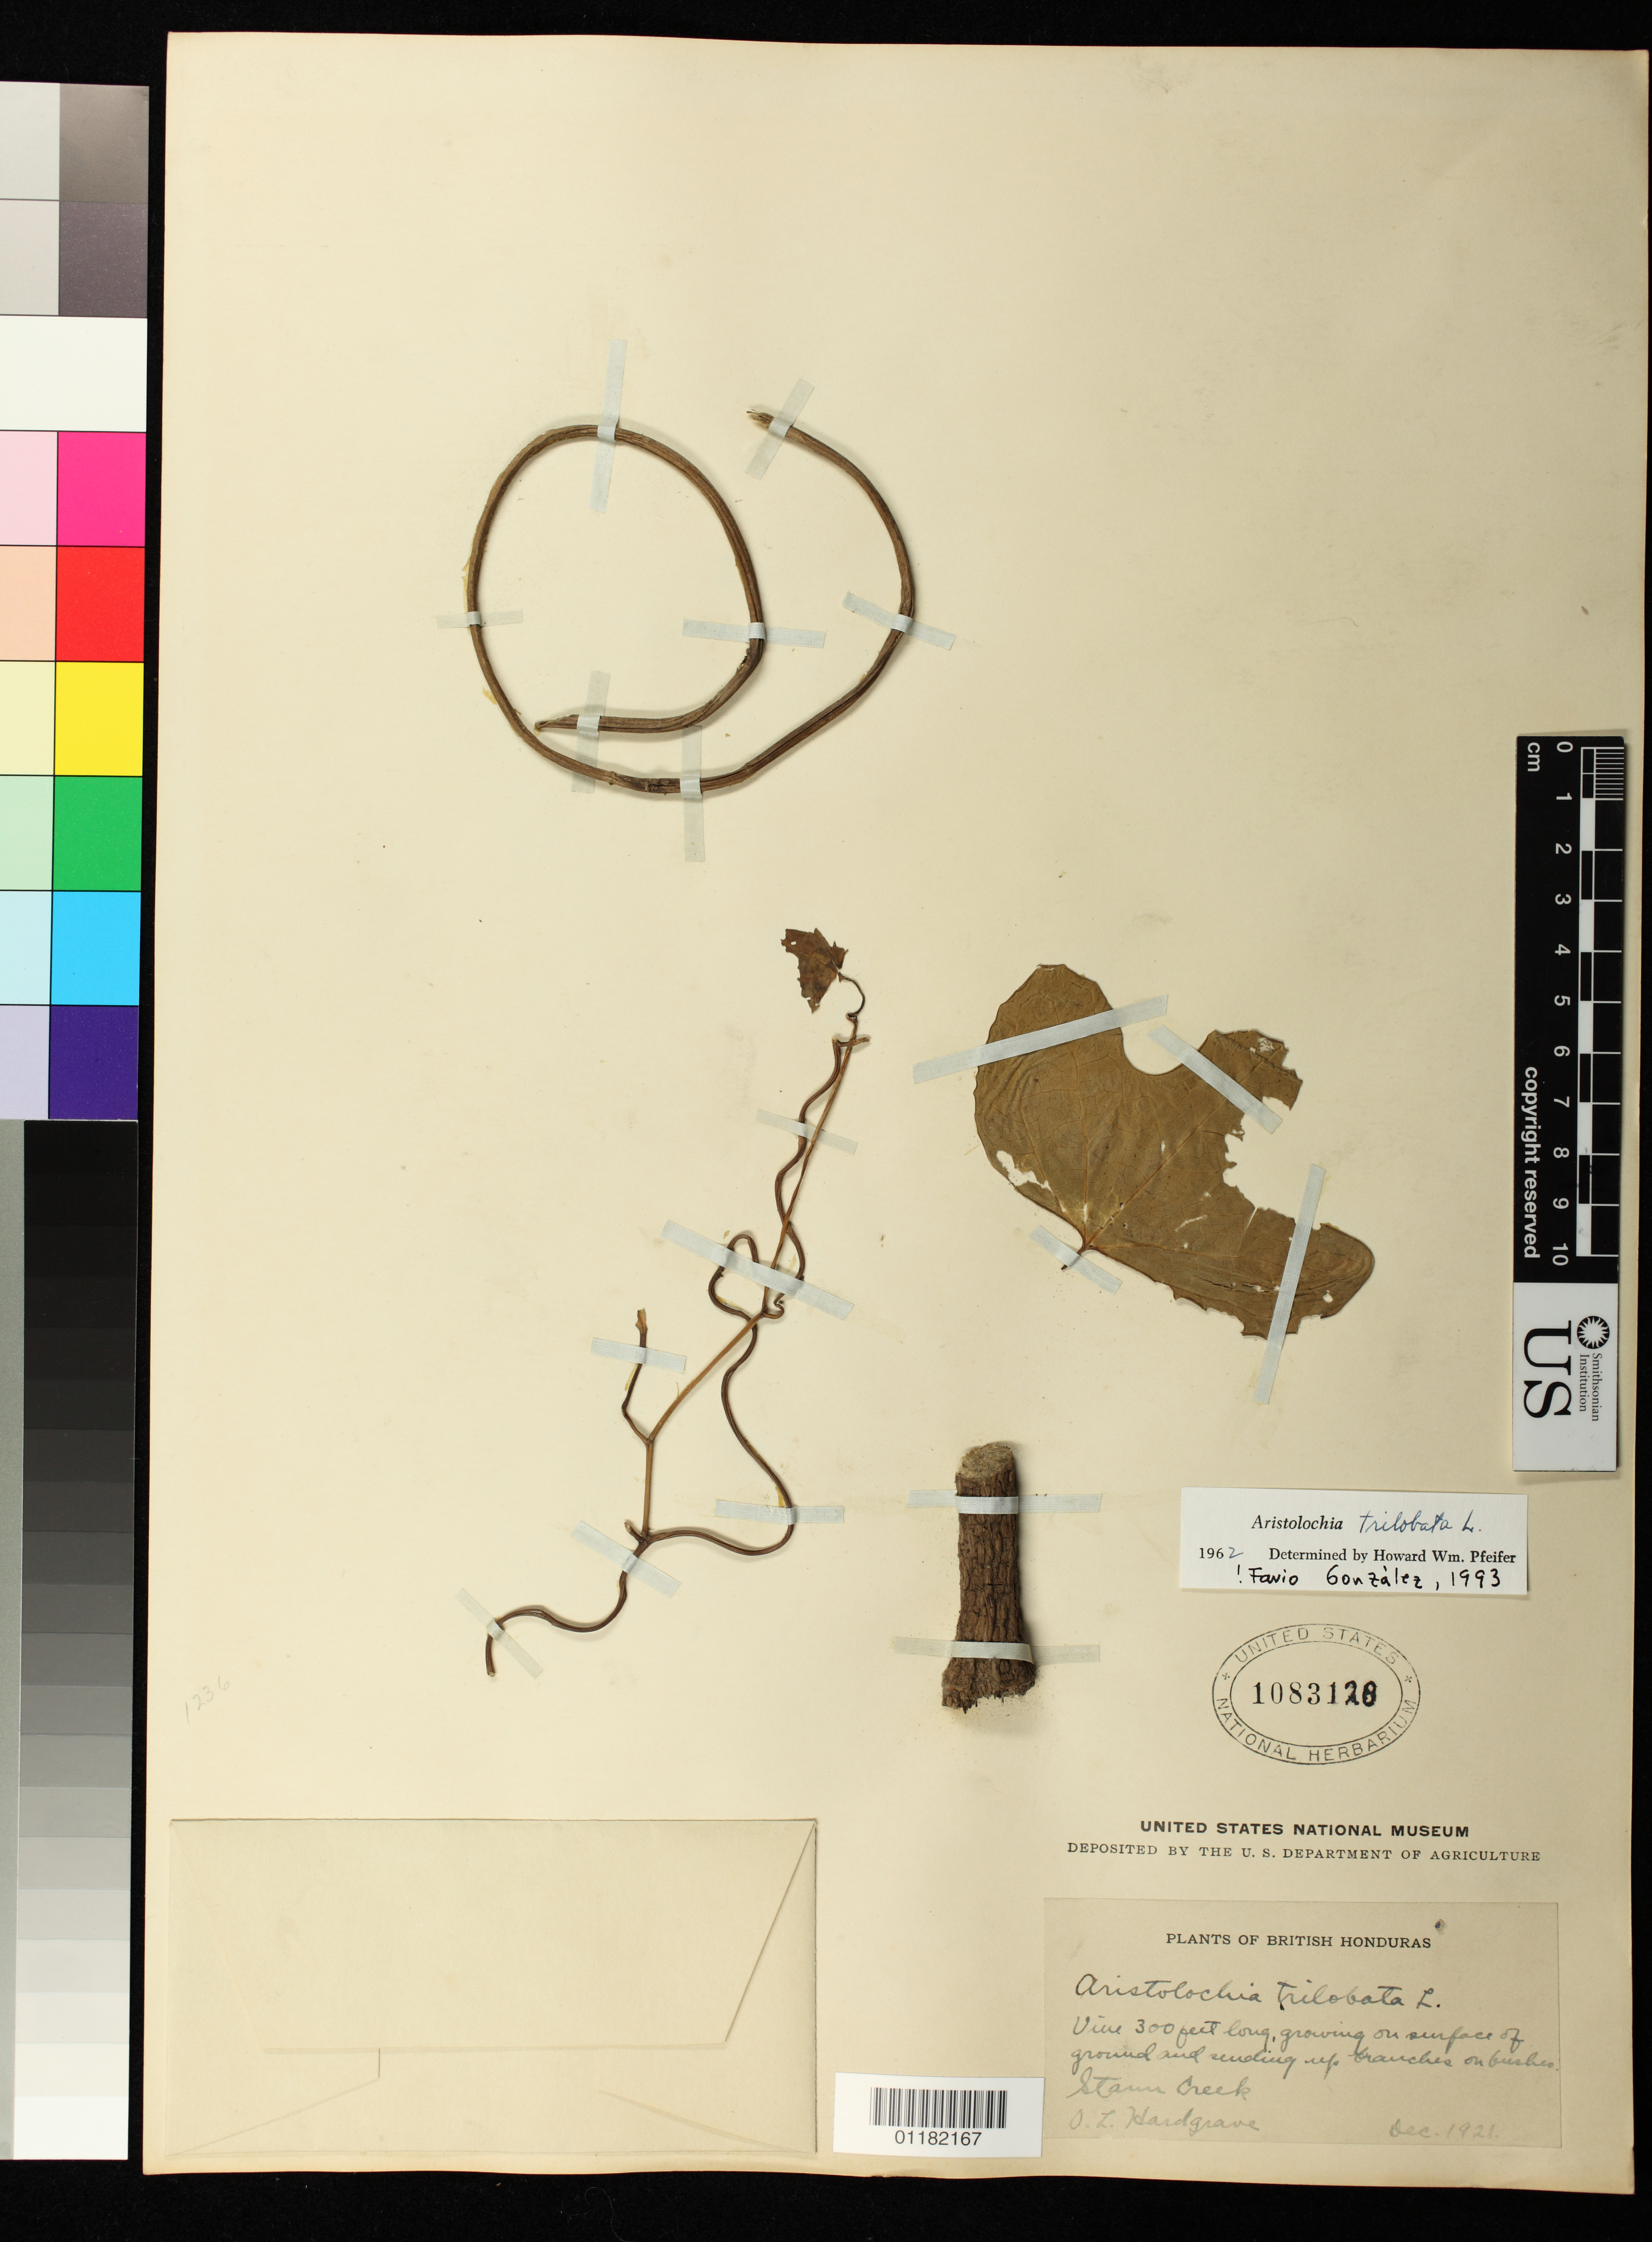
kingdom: Plantae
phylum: Tracheophyta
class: Magnoliopsida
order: Piperales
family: Aristolochiaceae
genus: Aristolochia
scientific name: Aristolochia trilobata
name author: L.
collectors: D. L. Hardgrave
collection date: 1921-12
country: Belize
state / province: Stann Creek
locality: Stann Creek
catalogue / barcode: US 1083128